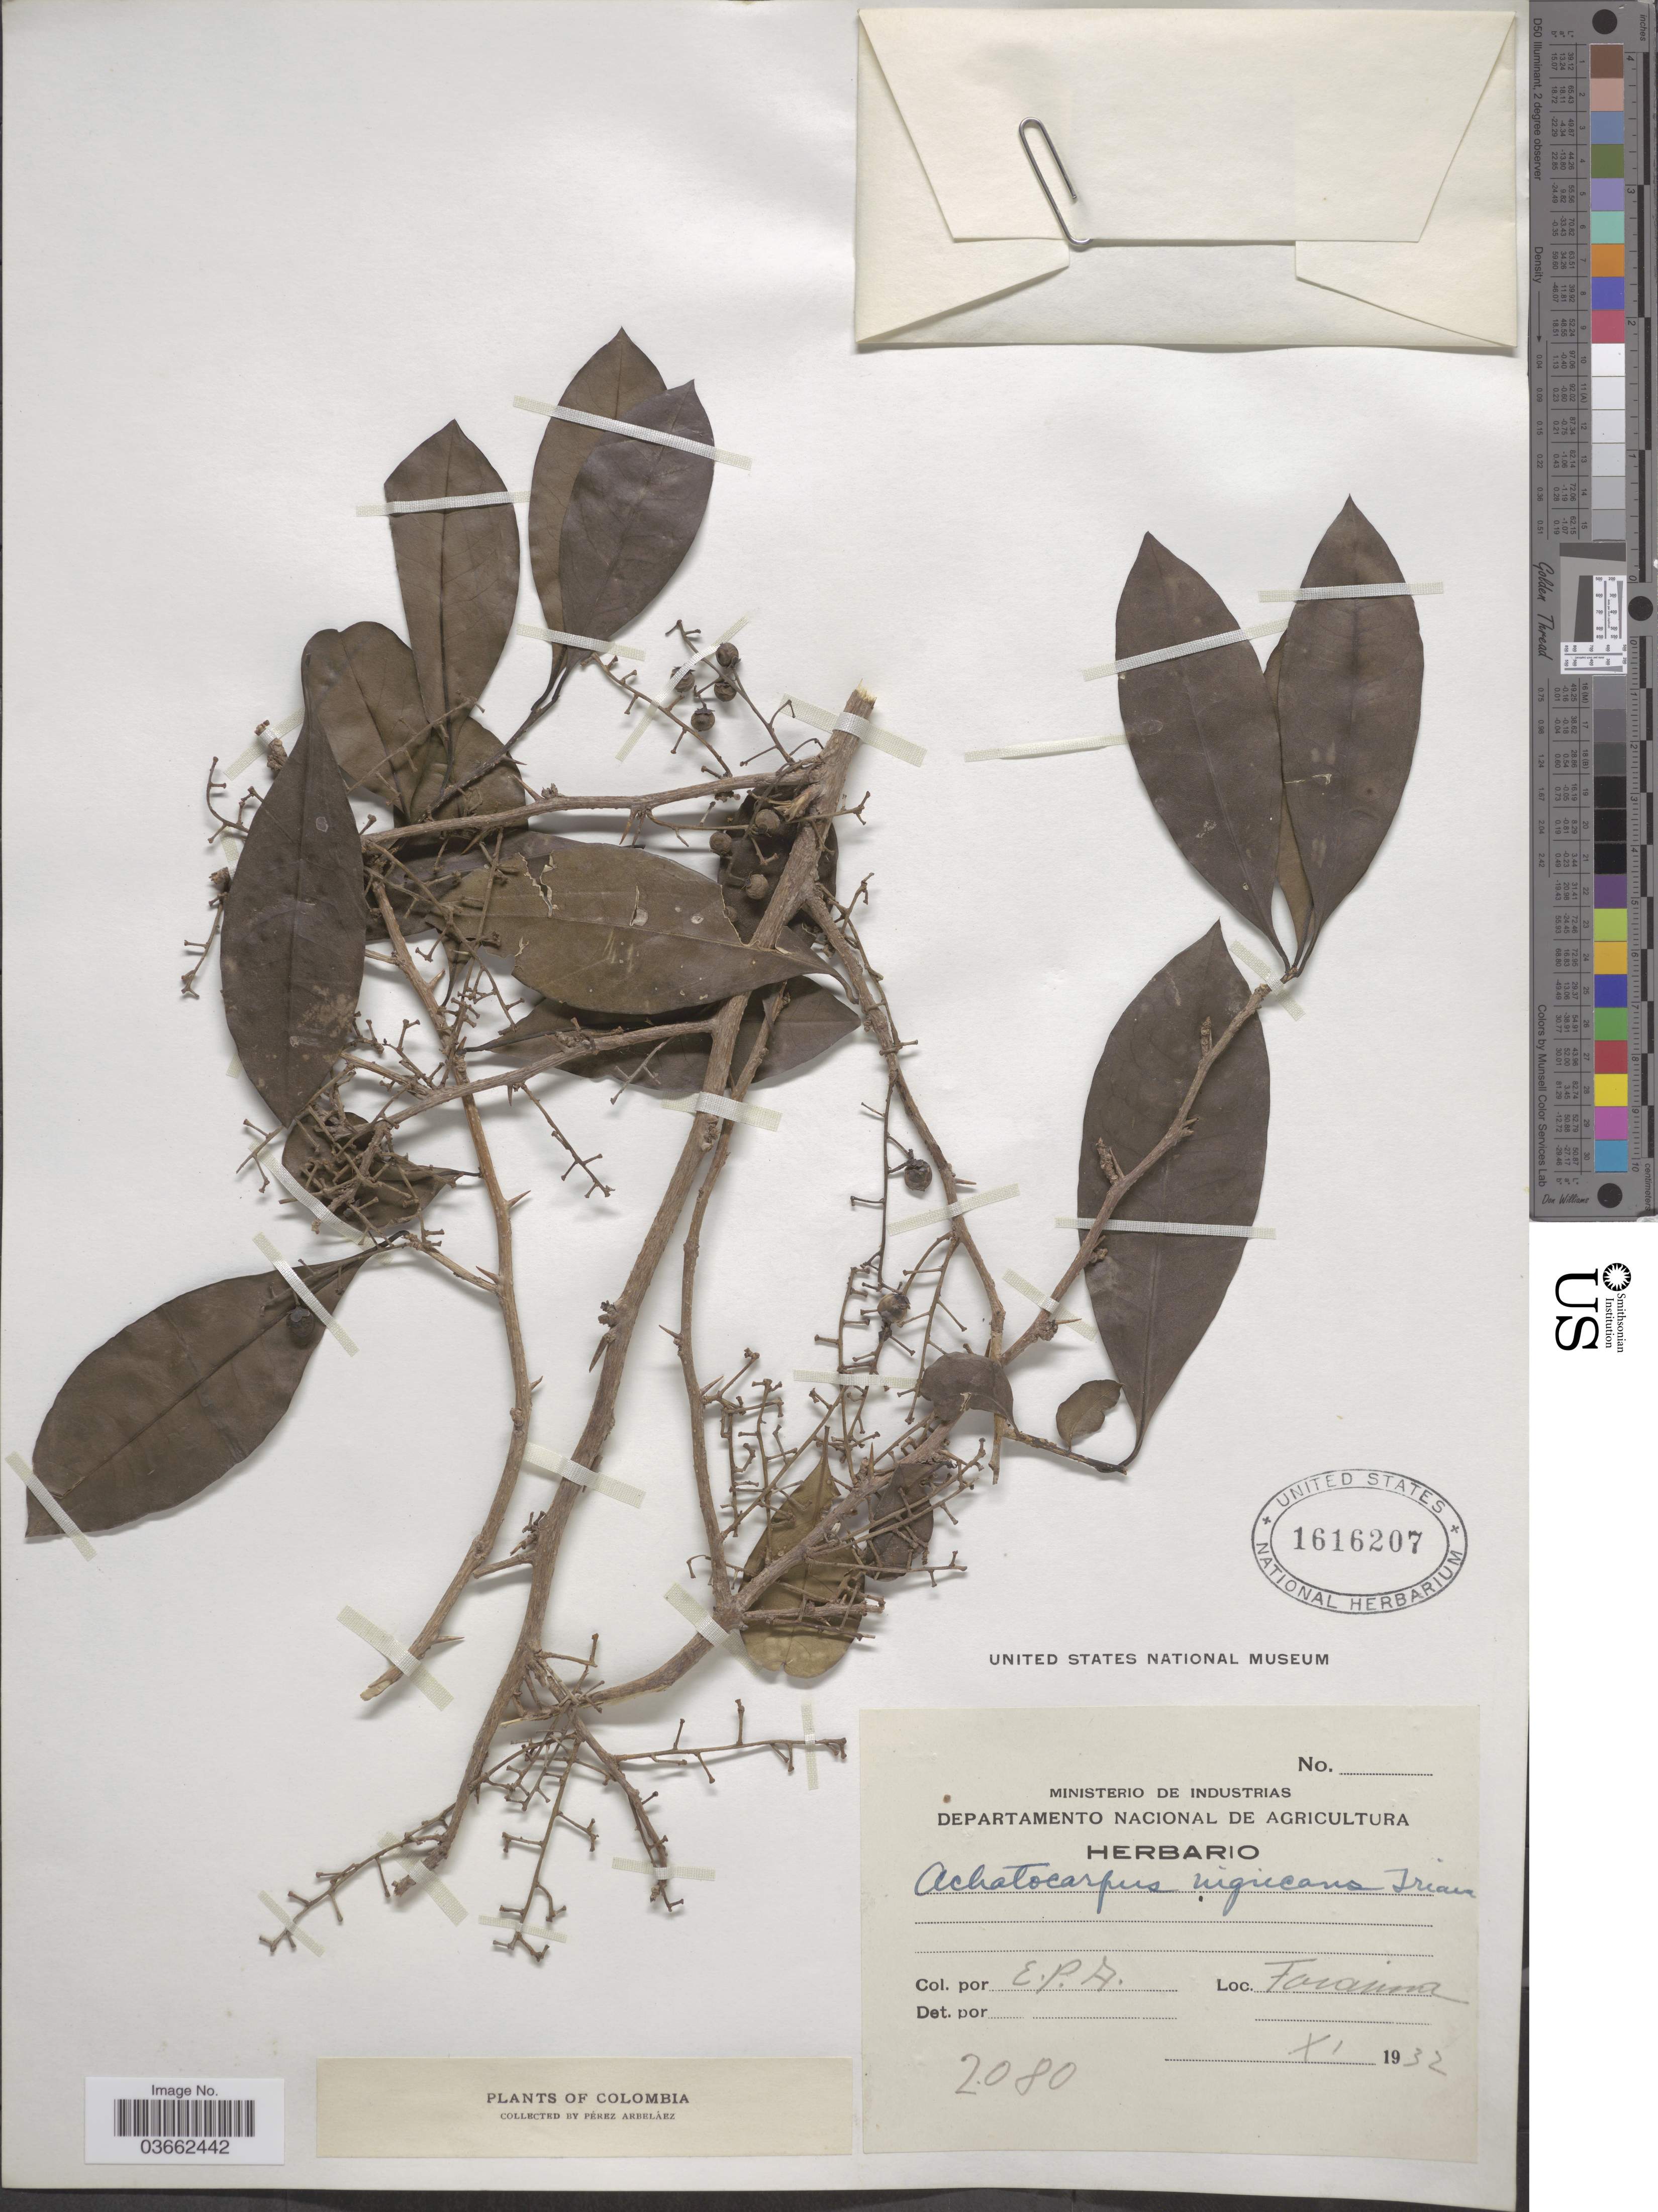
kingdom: Plantae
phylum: Tracheophyta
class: Magnoliopsida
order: Caryophyllales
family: Achatocarpaceae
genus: Achatocarpus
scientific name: Achatocarpus nigricans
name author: Triana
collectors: E. Pérez Arbeláez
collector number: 2080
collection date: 1932-11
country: Colombia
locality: Tocaima.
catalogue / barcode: US 1616207